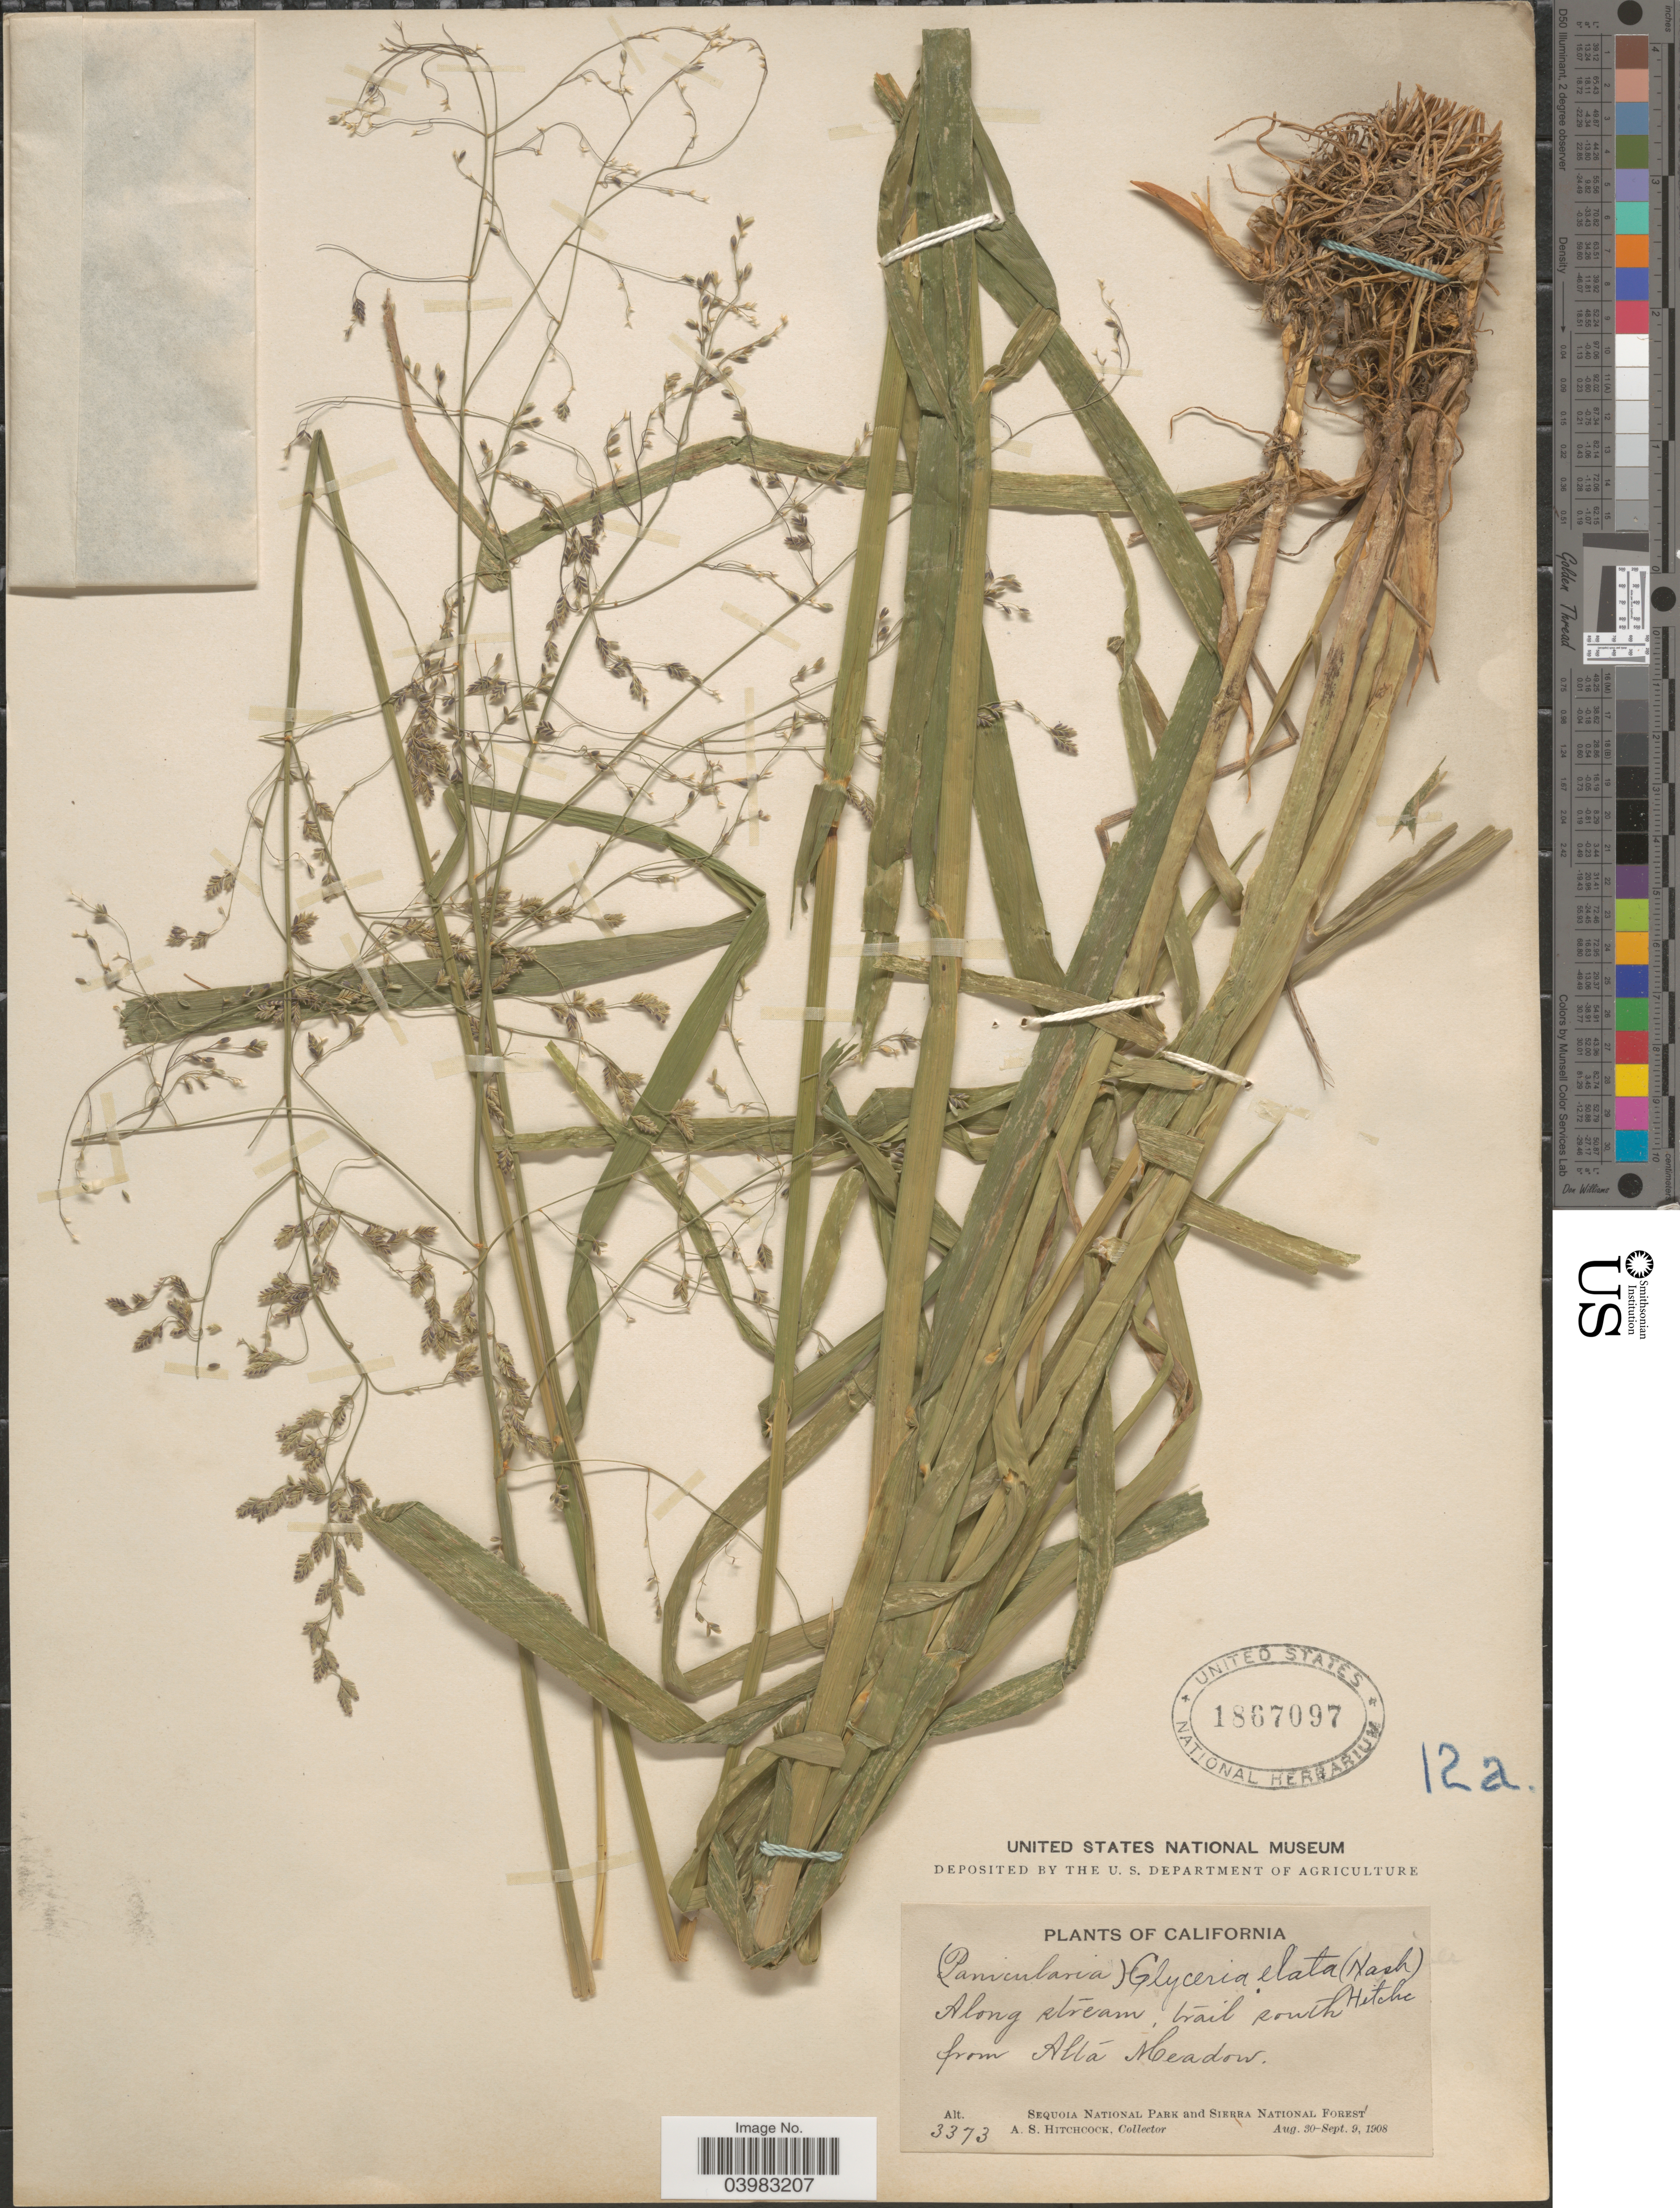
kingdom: Plantae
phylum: Tracheophyta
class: Liliopsida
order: Poales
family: Poaceae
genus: Glyceria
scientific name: Glyceria elata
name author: (Nash) M.E. Jones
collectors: A. S. Hitchcock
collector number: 3373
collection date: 1908-08-30/1908-09-09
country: United States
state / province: California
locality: Along stream, trail south from Alta Meadow. Sequoia National Park and Sierra National Forest.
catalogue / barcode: US 1867097